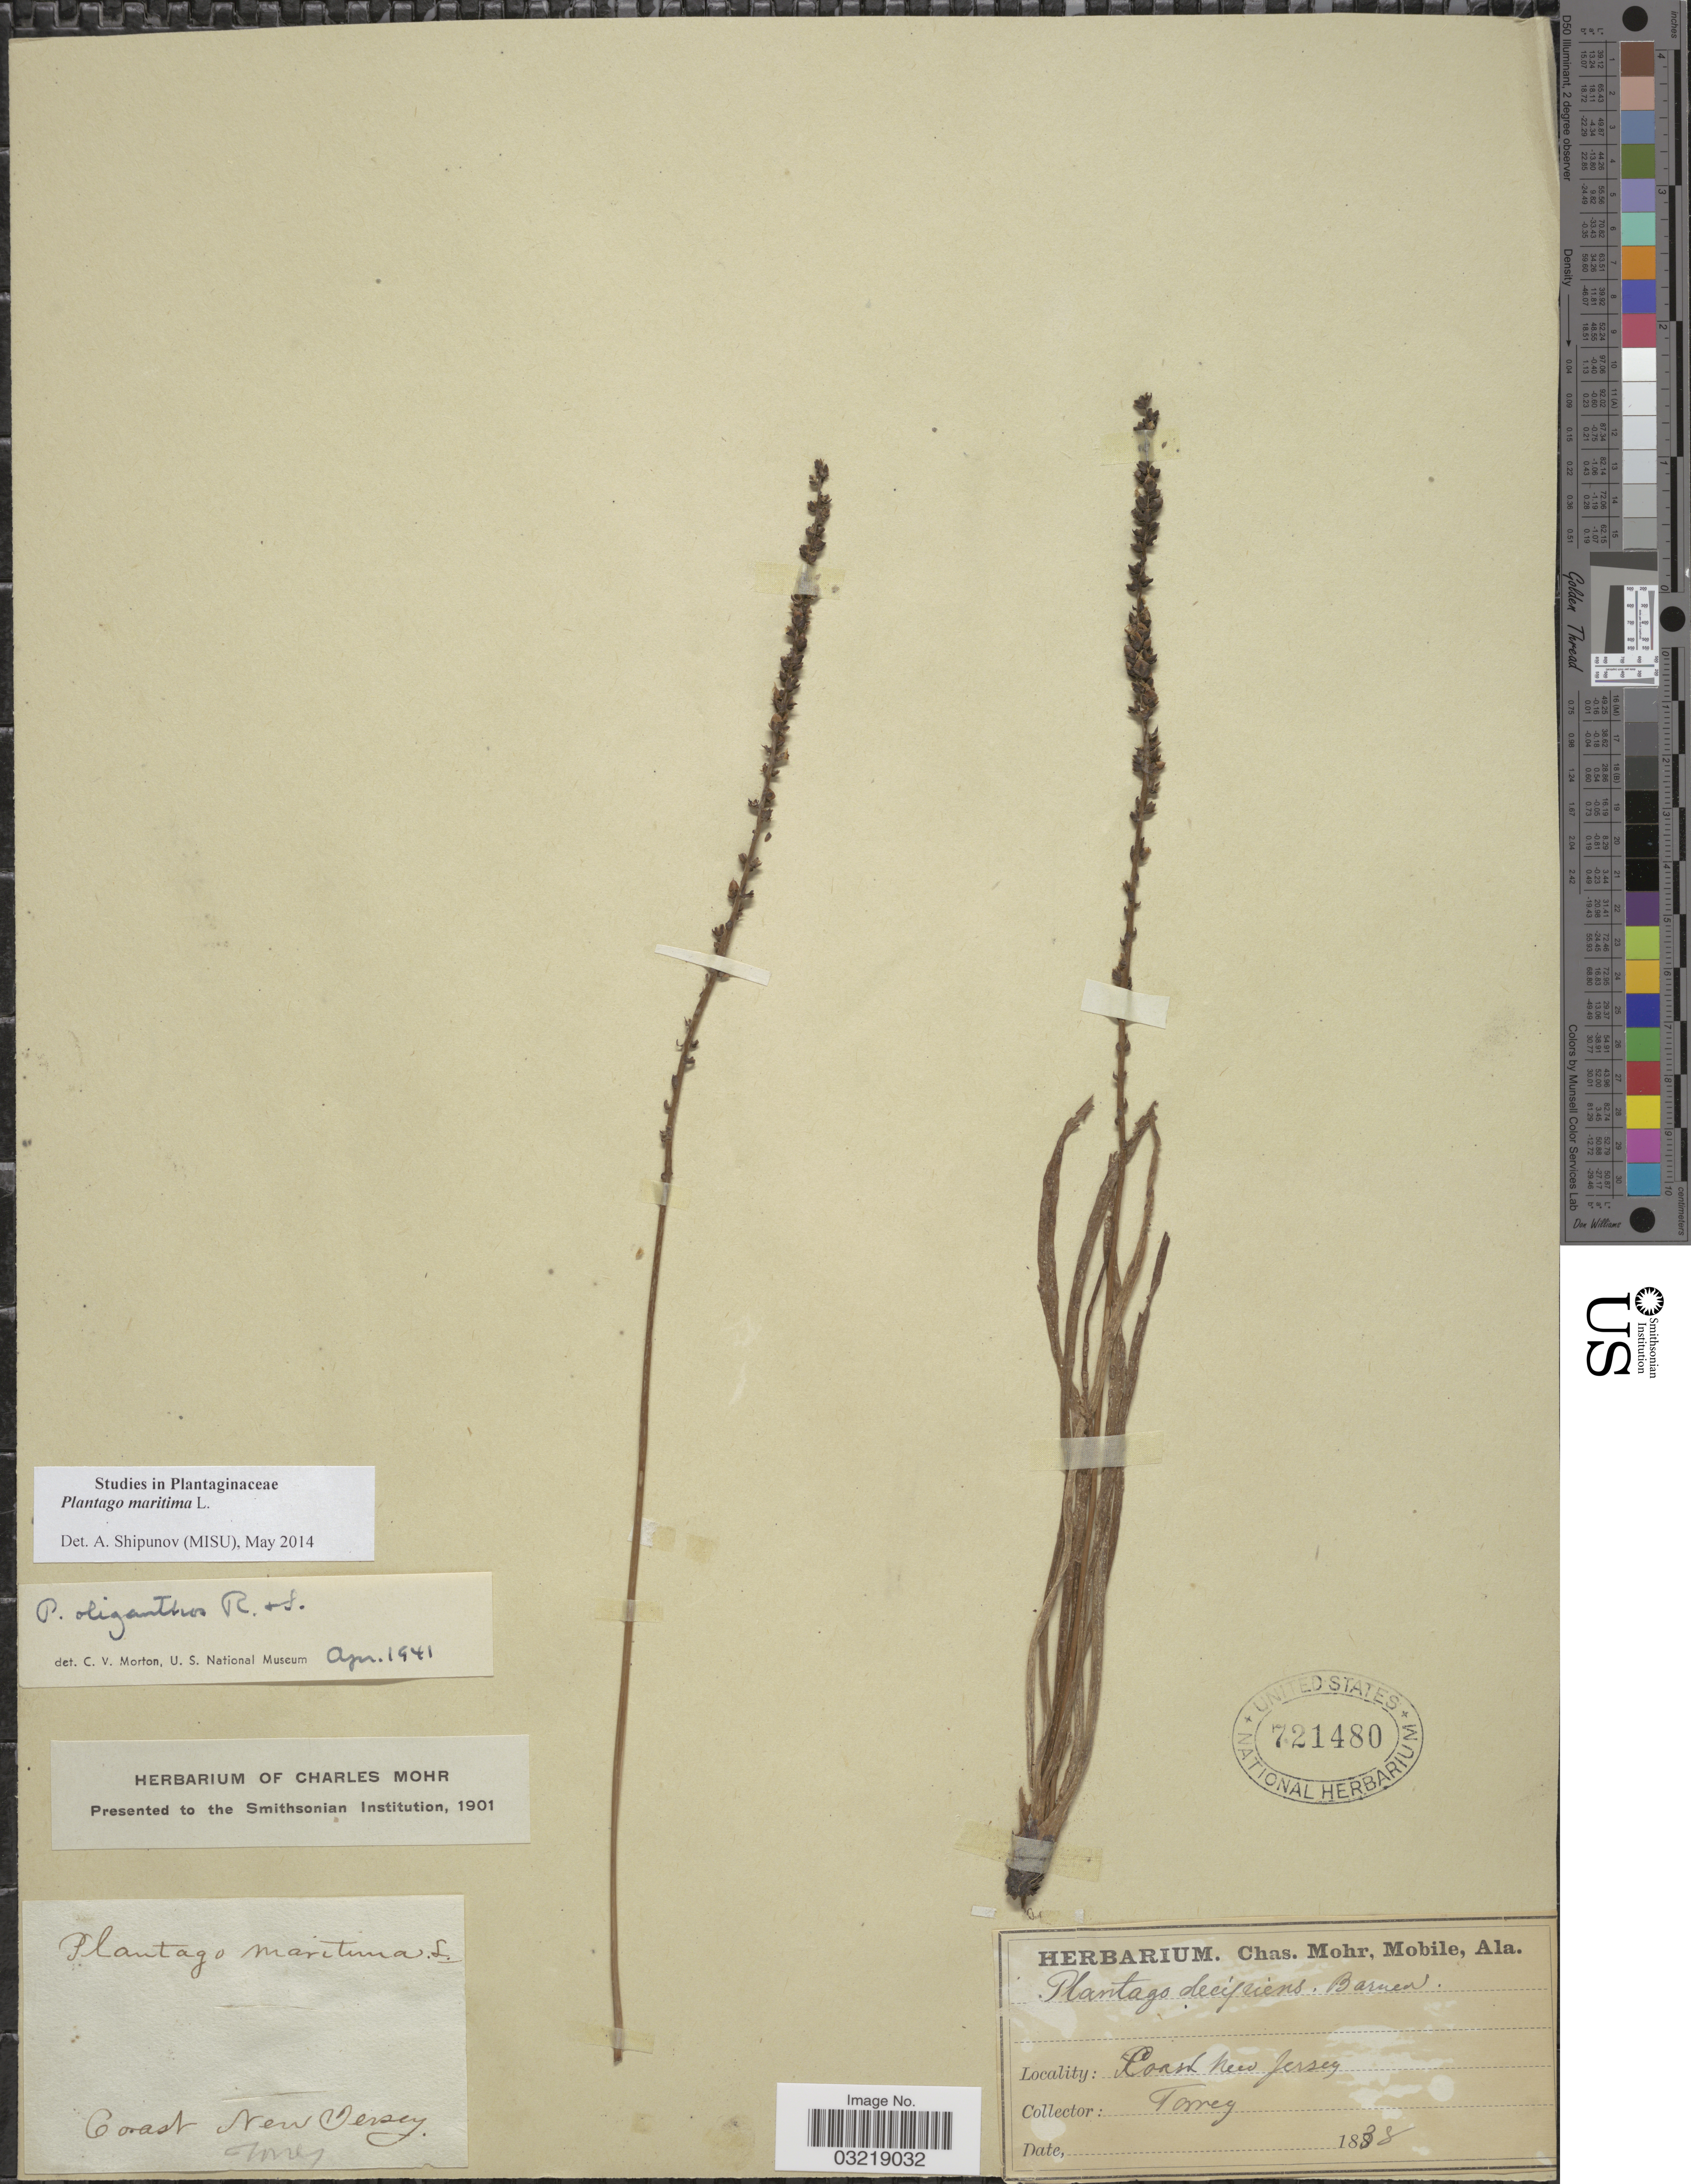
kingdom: Plantae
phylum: Tracheophyta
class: Magnoliopsida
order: Lamiales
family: Plantaginaceae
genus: Plantago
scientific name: Plantago maritima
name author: L.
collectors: J. Torrey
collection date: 1833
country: United States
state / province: New Jersey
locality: Coast New Jersey.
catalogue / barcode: US 721480